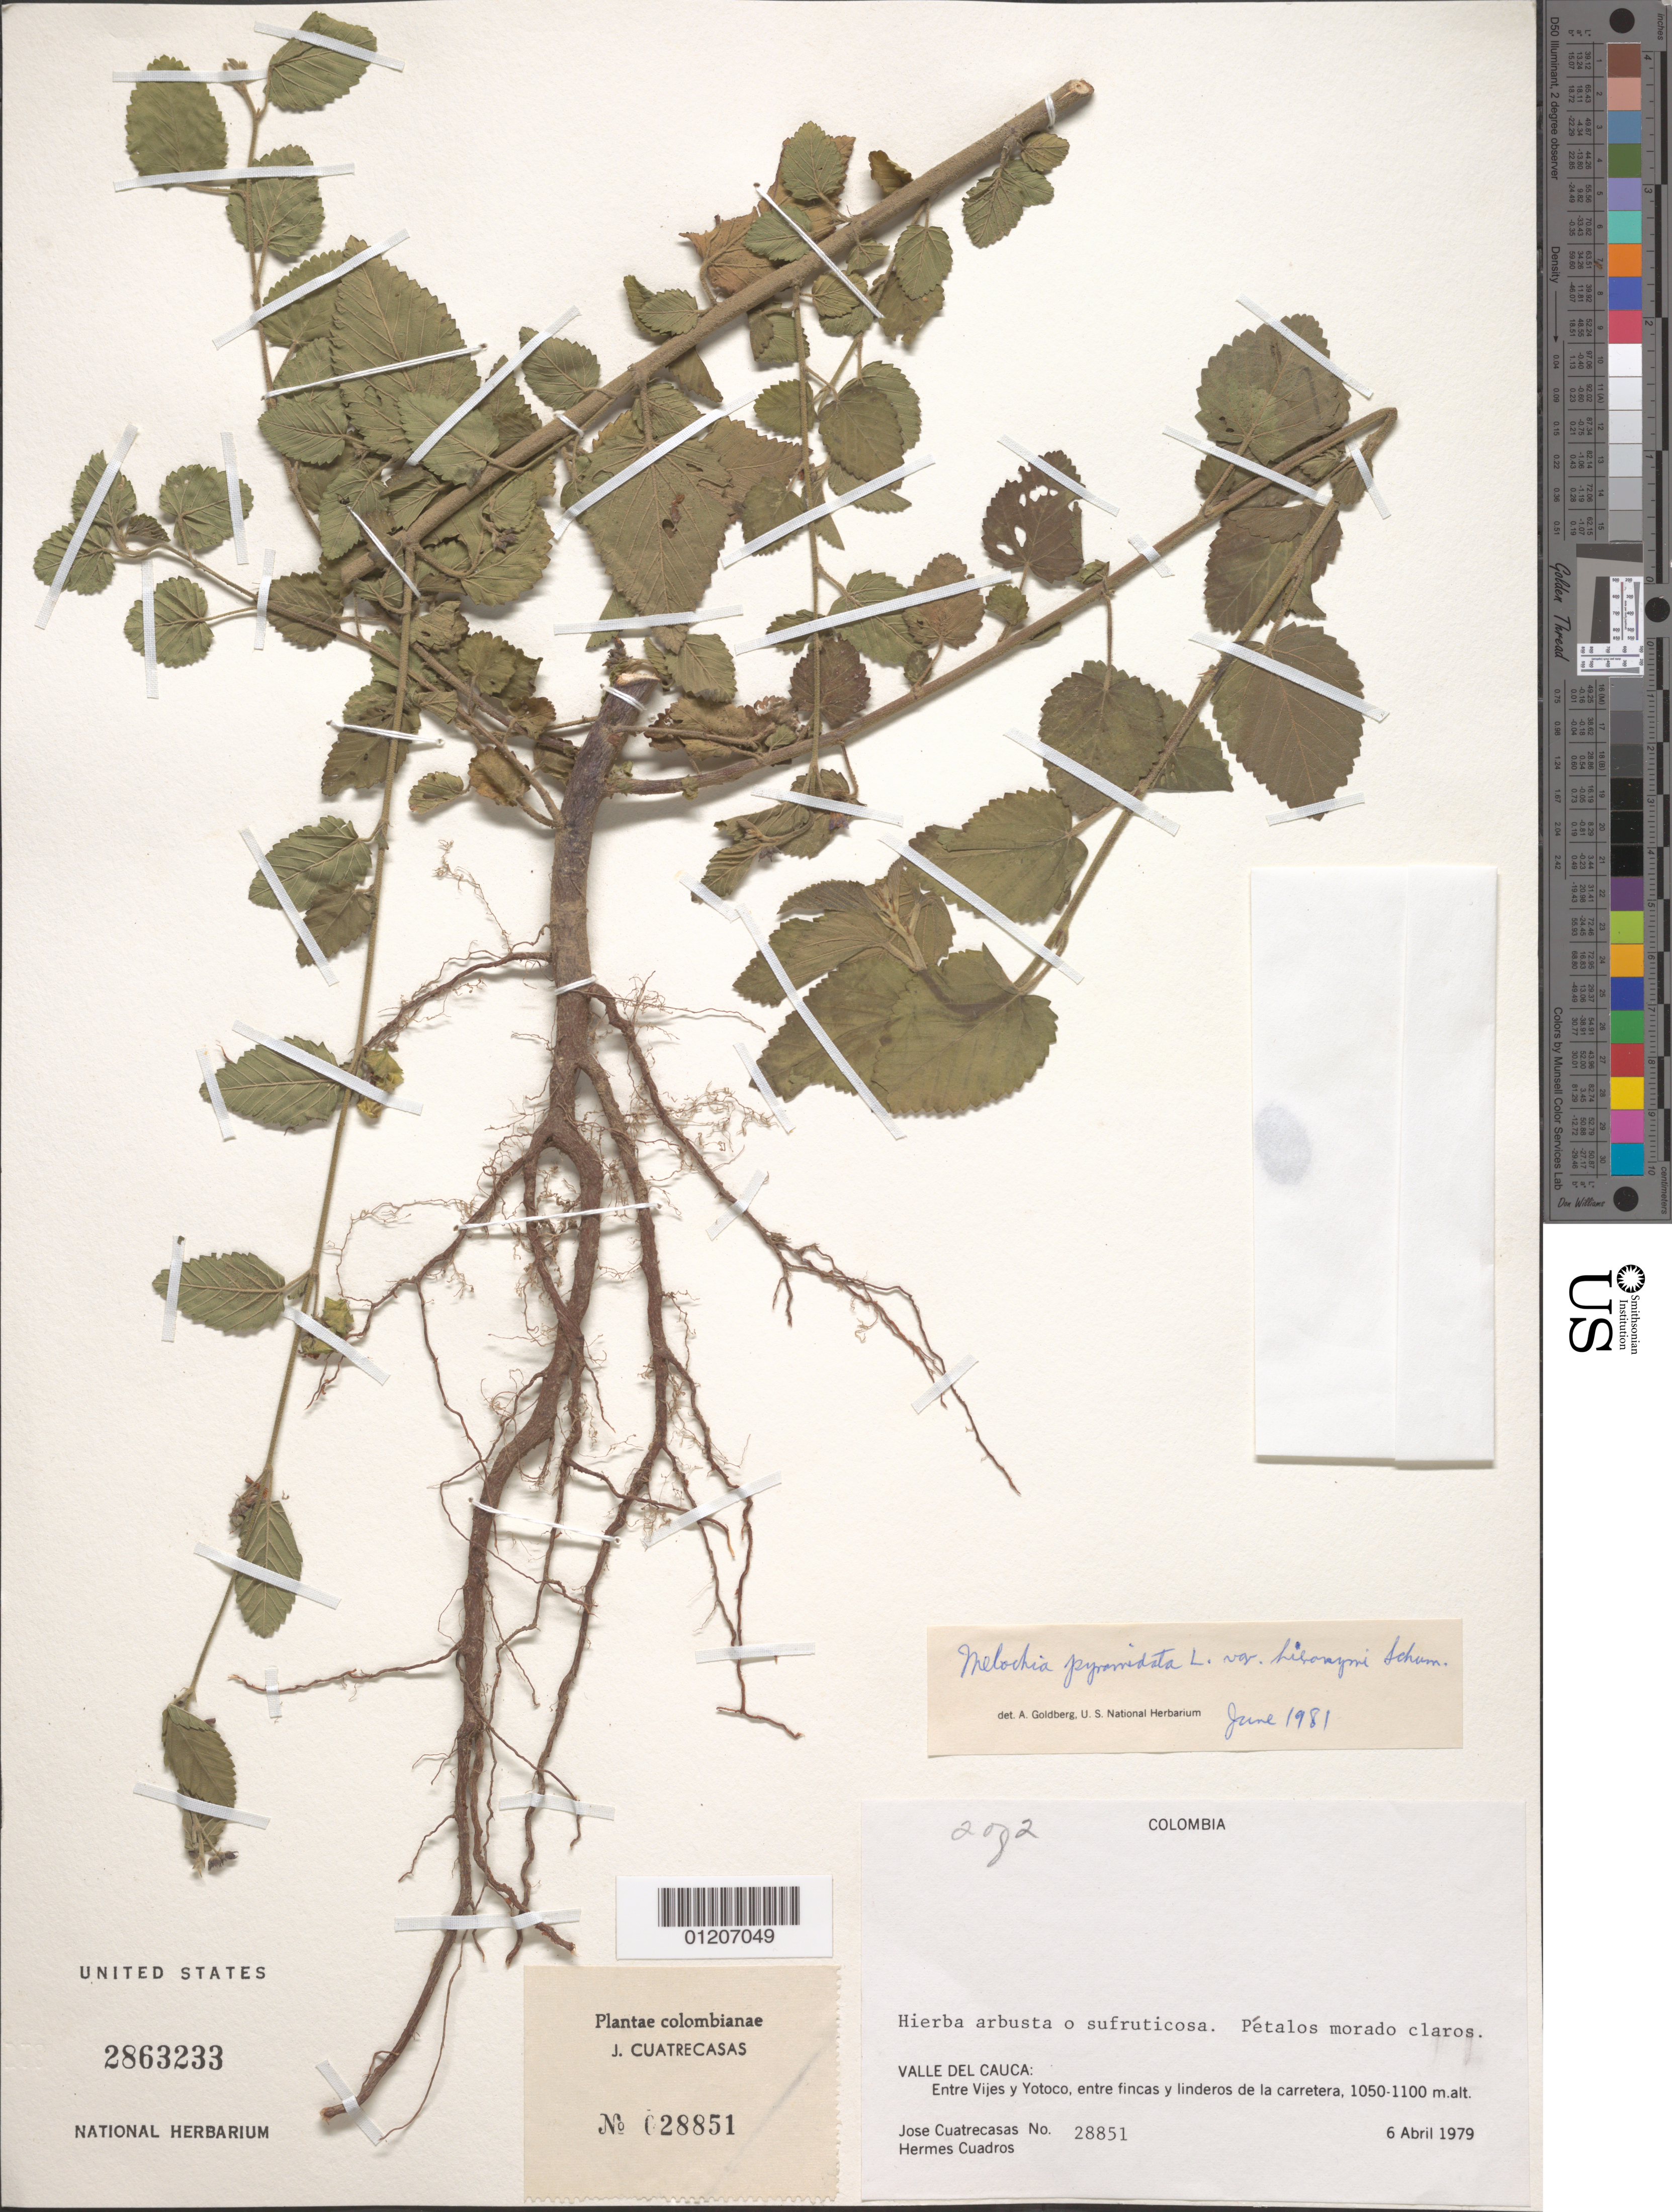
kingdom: Plantae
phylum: Tracheophyta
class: Magnoliopsida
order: Malvales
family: Malvaceae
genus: Melochia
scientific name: Melochia pyramidata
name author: L.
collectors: J. Cuatrecasas & H. Cuadros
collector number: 28851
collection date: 1979-04-06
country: Colombia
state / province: Valle del Cauca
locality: Entre Vijes y Yotoco, entre fincas y linderos de la carretera.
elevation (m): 1050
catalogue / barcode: US 2863233